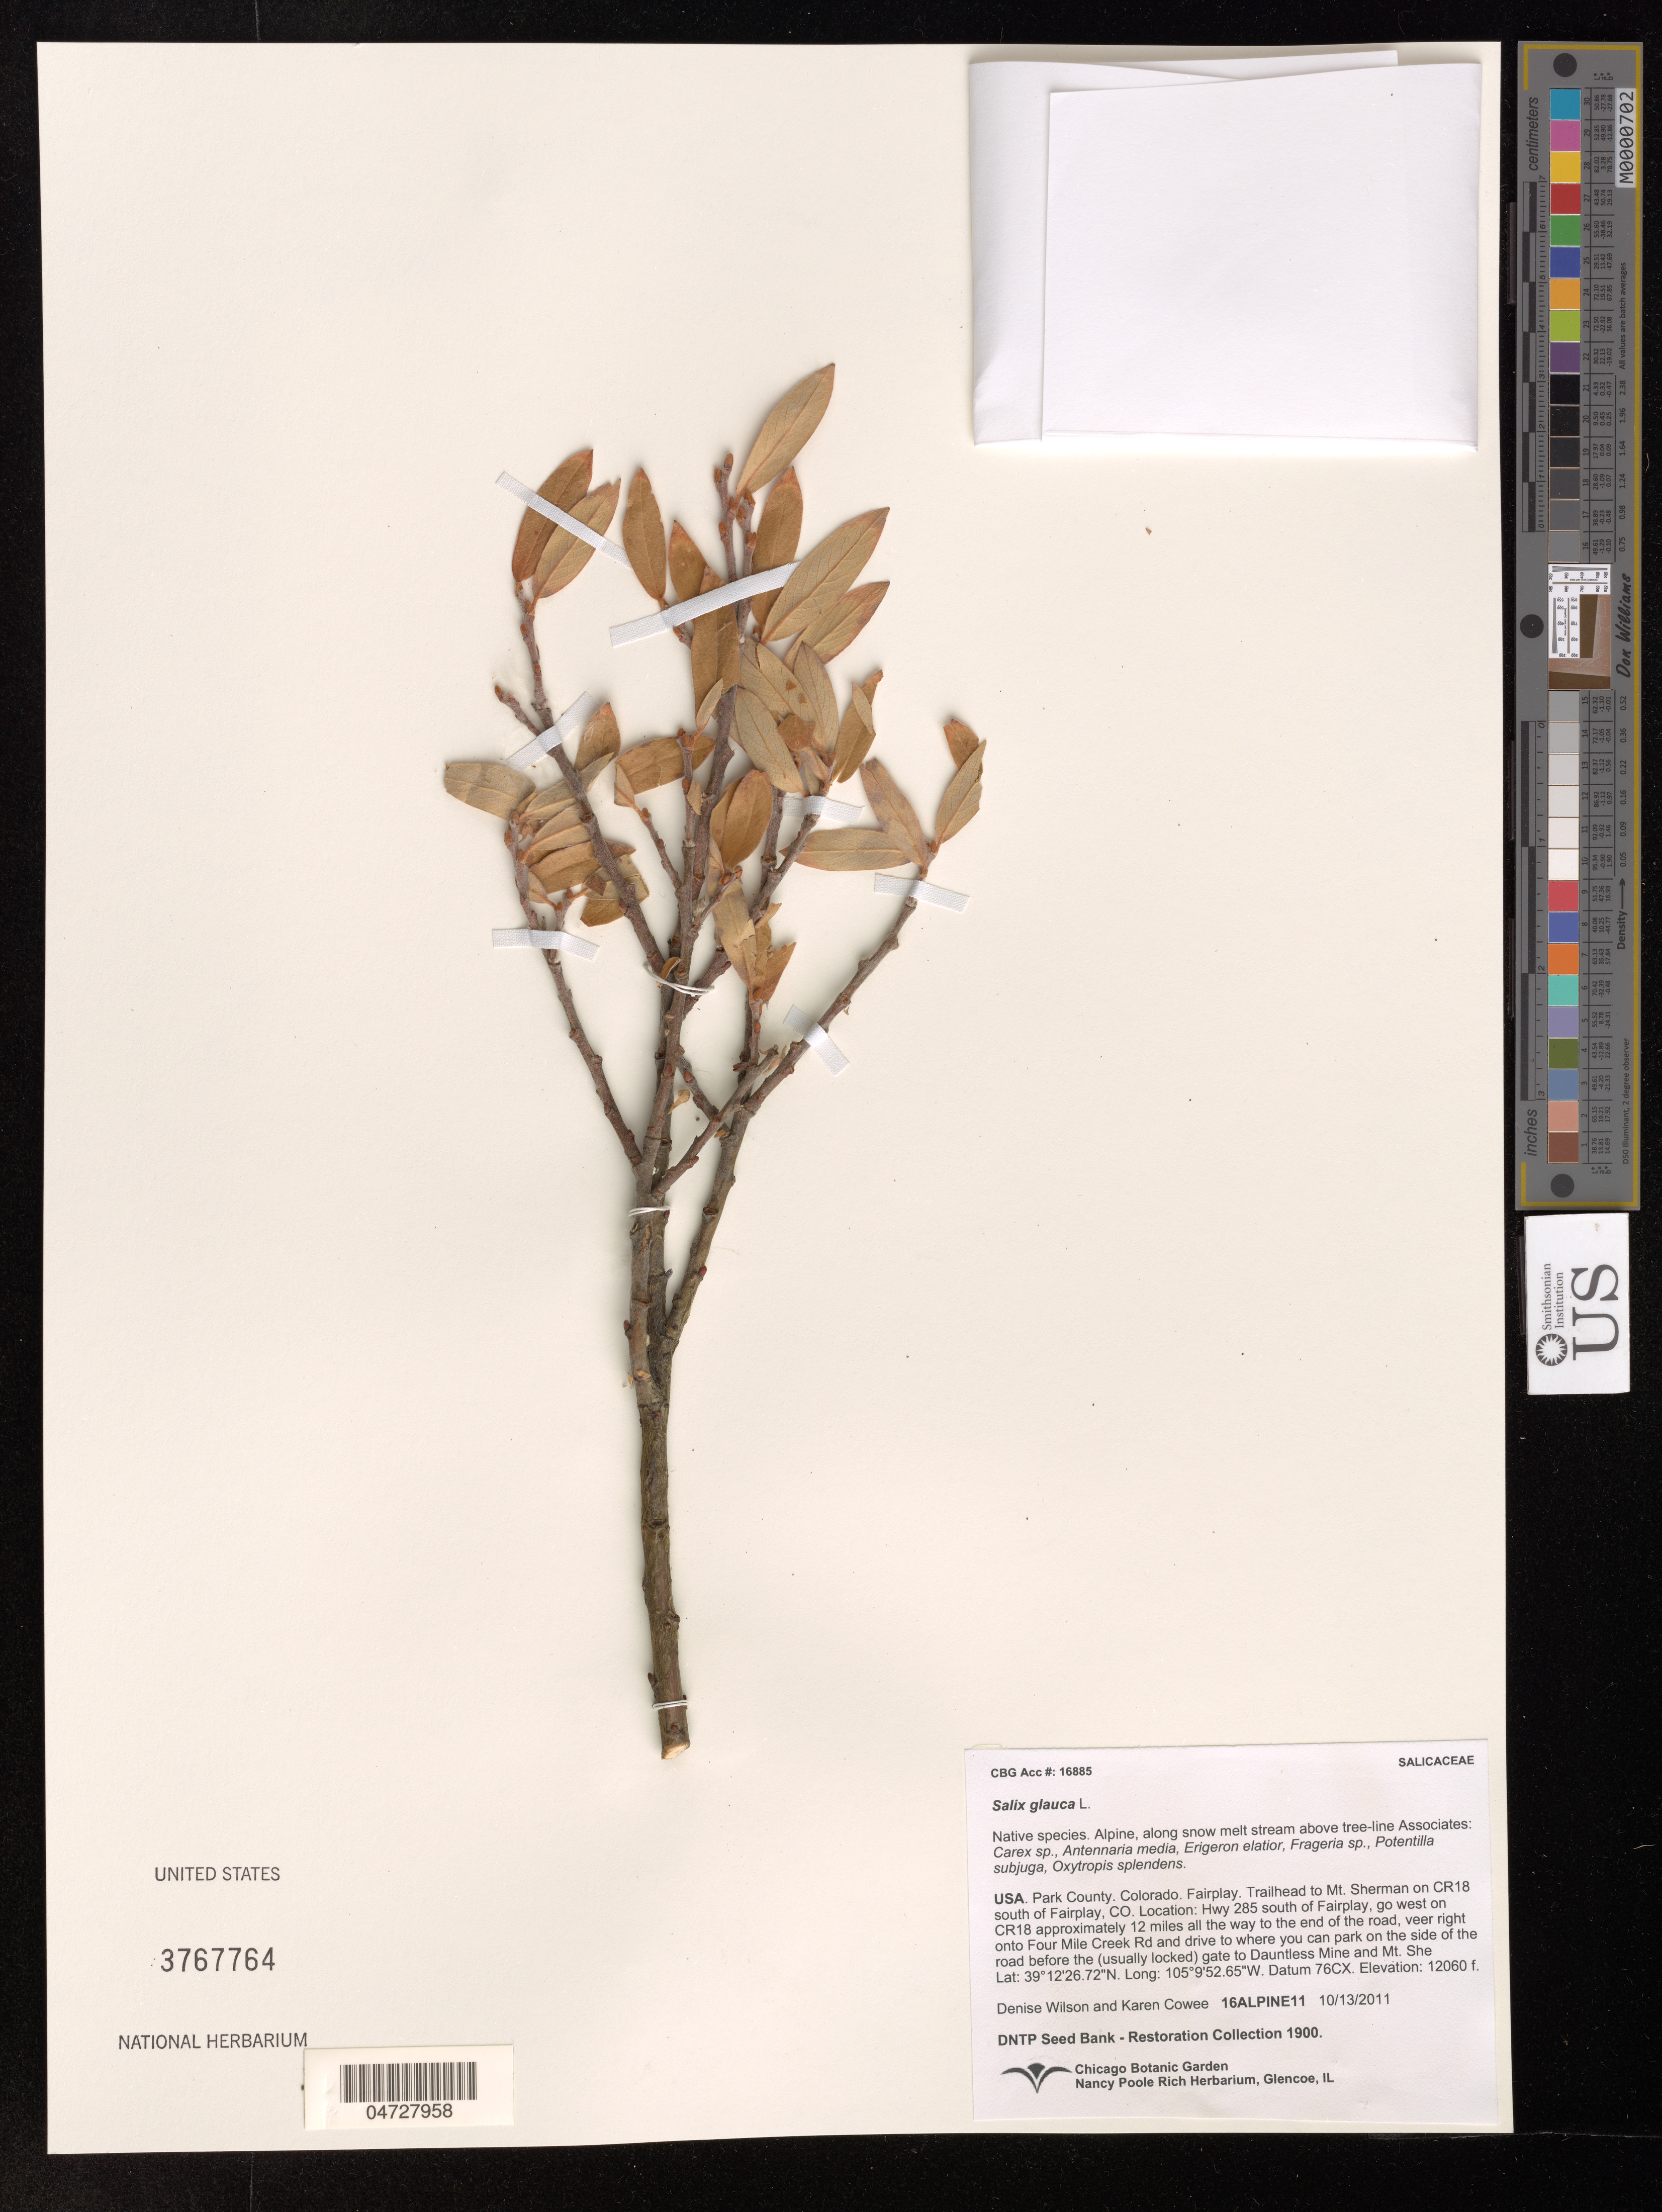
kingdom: Plantae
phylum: Tracheophyta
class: Magnoliopsida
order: Malpighiales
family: Salicaceae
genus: Salix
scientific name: Salix glauca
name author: L.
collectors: D. Wilson & K. Cowee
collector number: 16ALPINE11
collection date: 2011-10-13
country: United States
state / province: Colorado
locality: Park County. Fairplay. Trailhead to Mt. Sherman. Hwy 285 south of Fairplay, go west on CR18 approximately 12 miles all the way to the end of the road, veer right onto Four Mile Creek Rd and drive to where you can park on the side of the road before the (usually locked) gate to Dauntless Mine and Mt. She.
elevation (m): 3676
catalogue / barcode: US 3767764